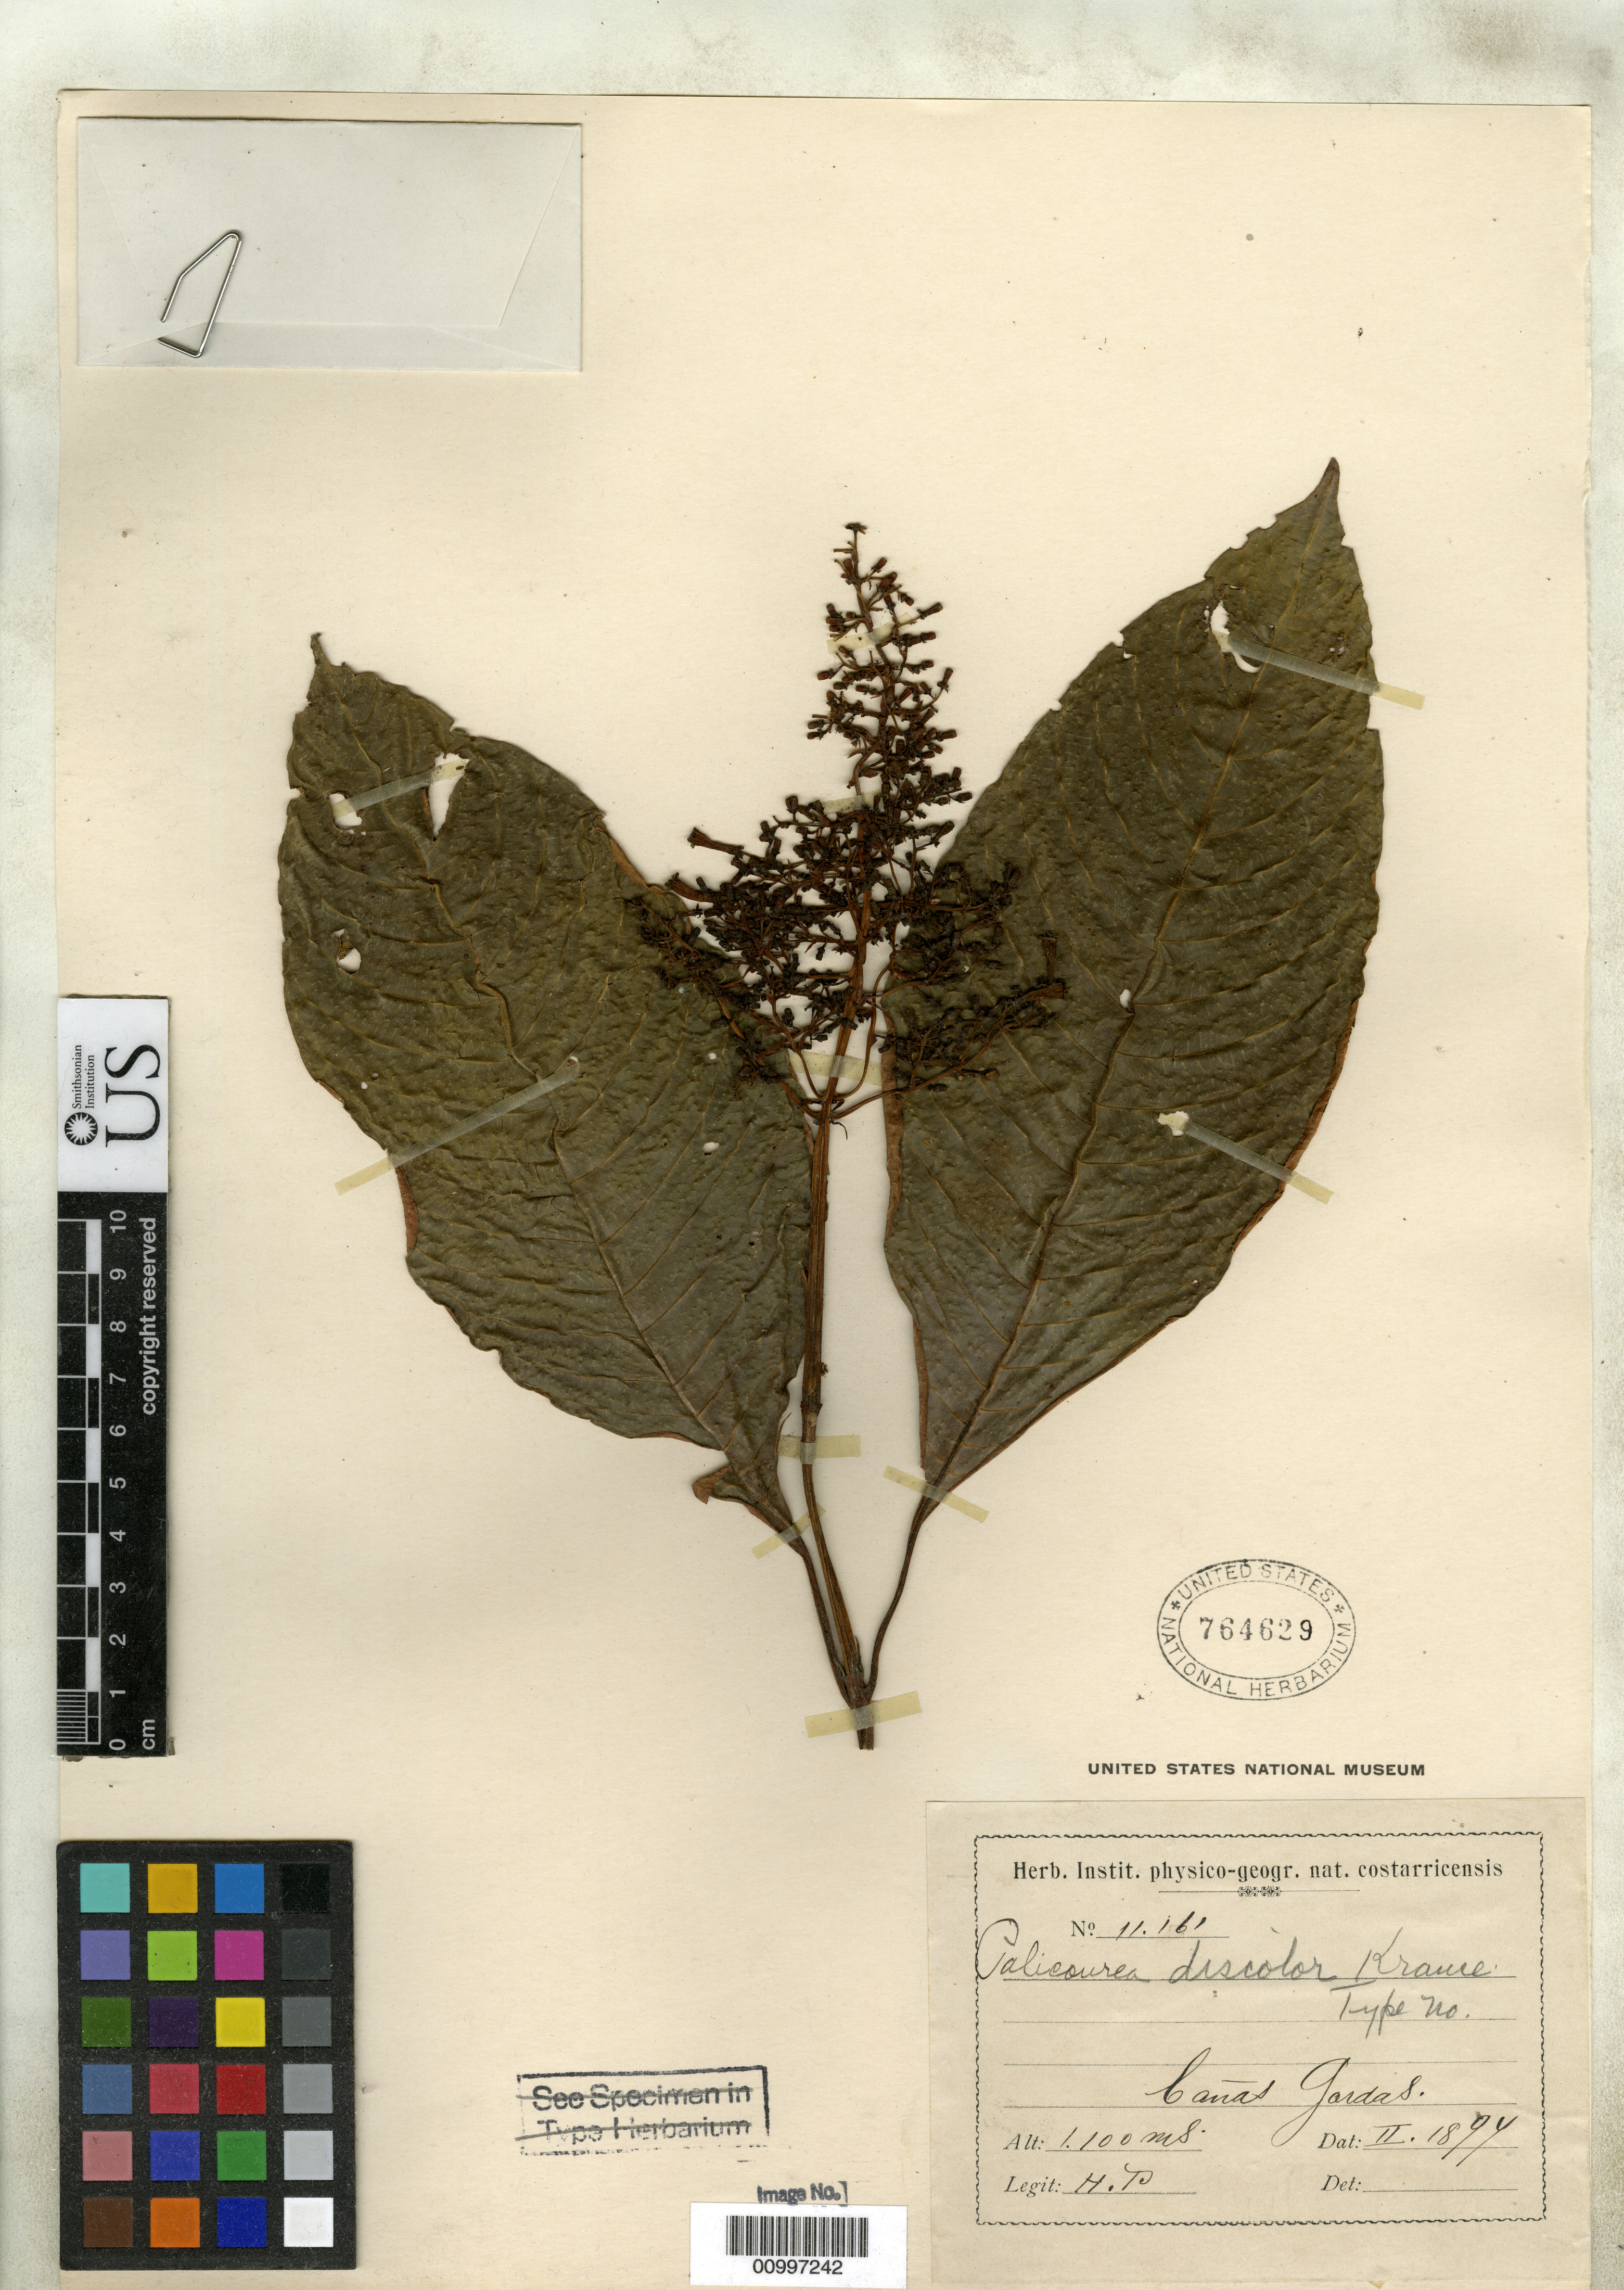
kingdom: Plantae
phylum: Tracheophyta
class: Magnoliopsida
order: Gentianales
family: Rubiaceae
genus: Palicourea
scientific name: Palicourea discolor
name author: K. Krause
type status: Isotype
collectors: H. F. Pittier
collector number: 11161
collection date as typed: Feb 1894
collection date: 1894-02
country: Costa Rica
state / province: Puntarenas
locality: Cañas Gordas.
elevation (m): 1100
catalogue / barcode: US 764629